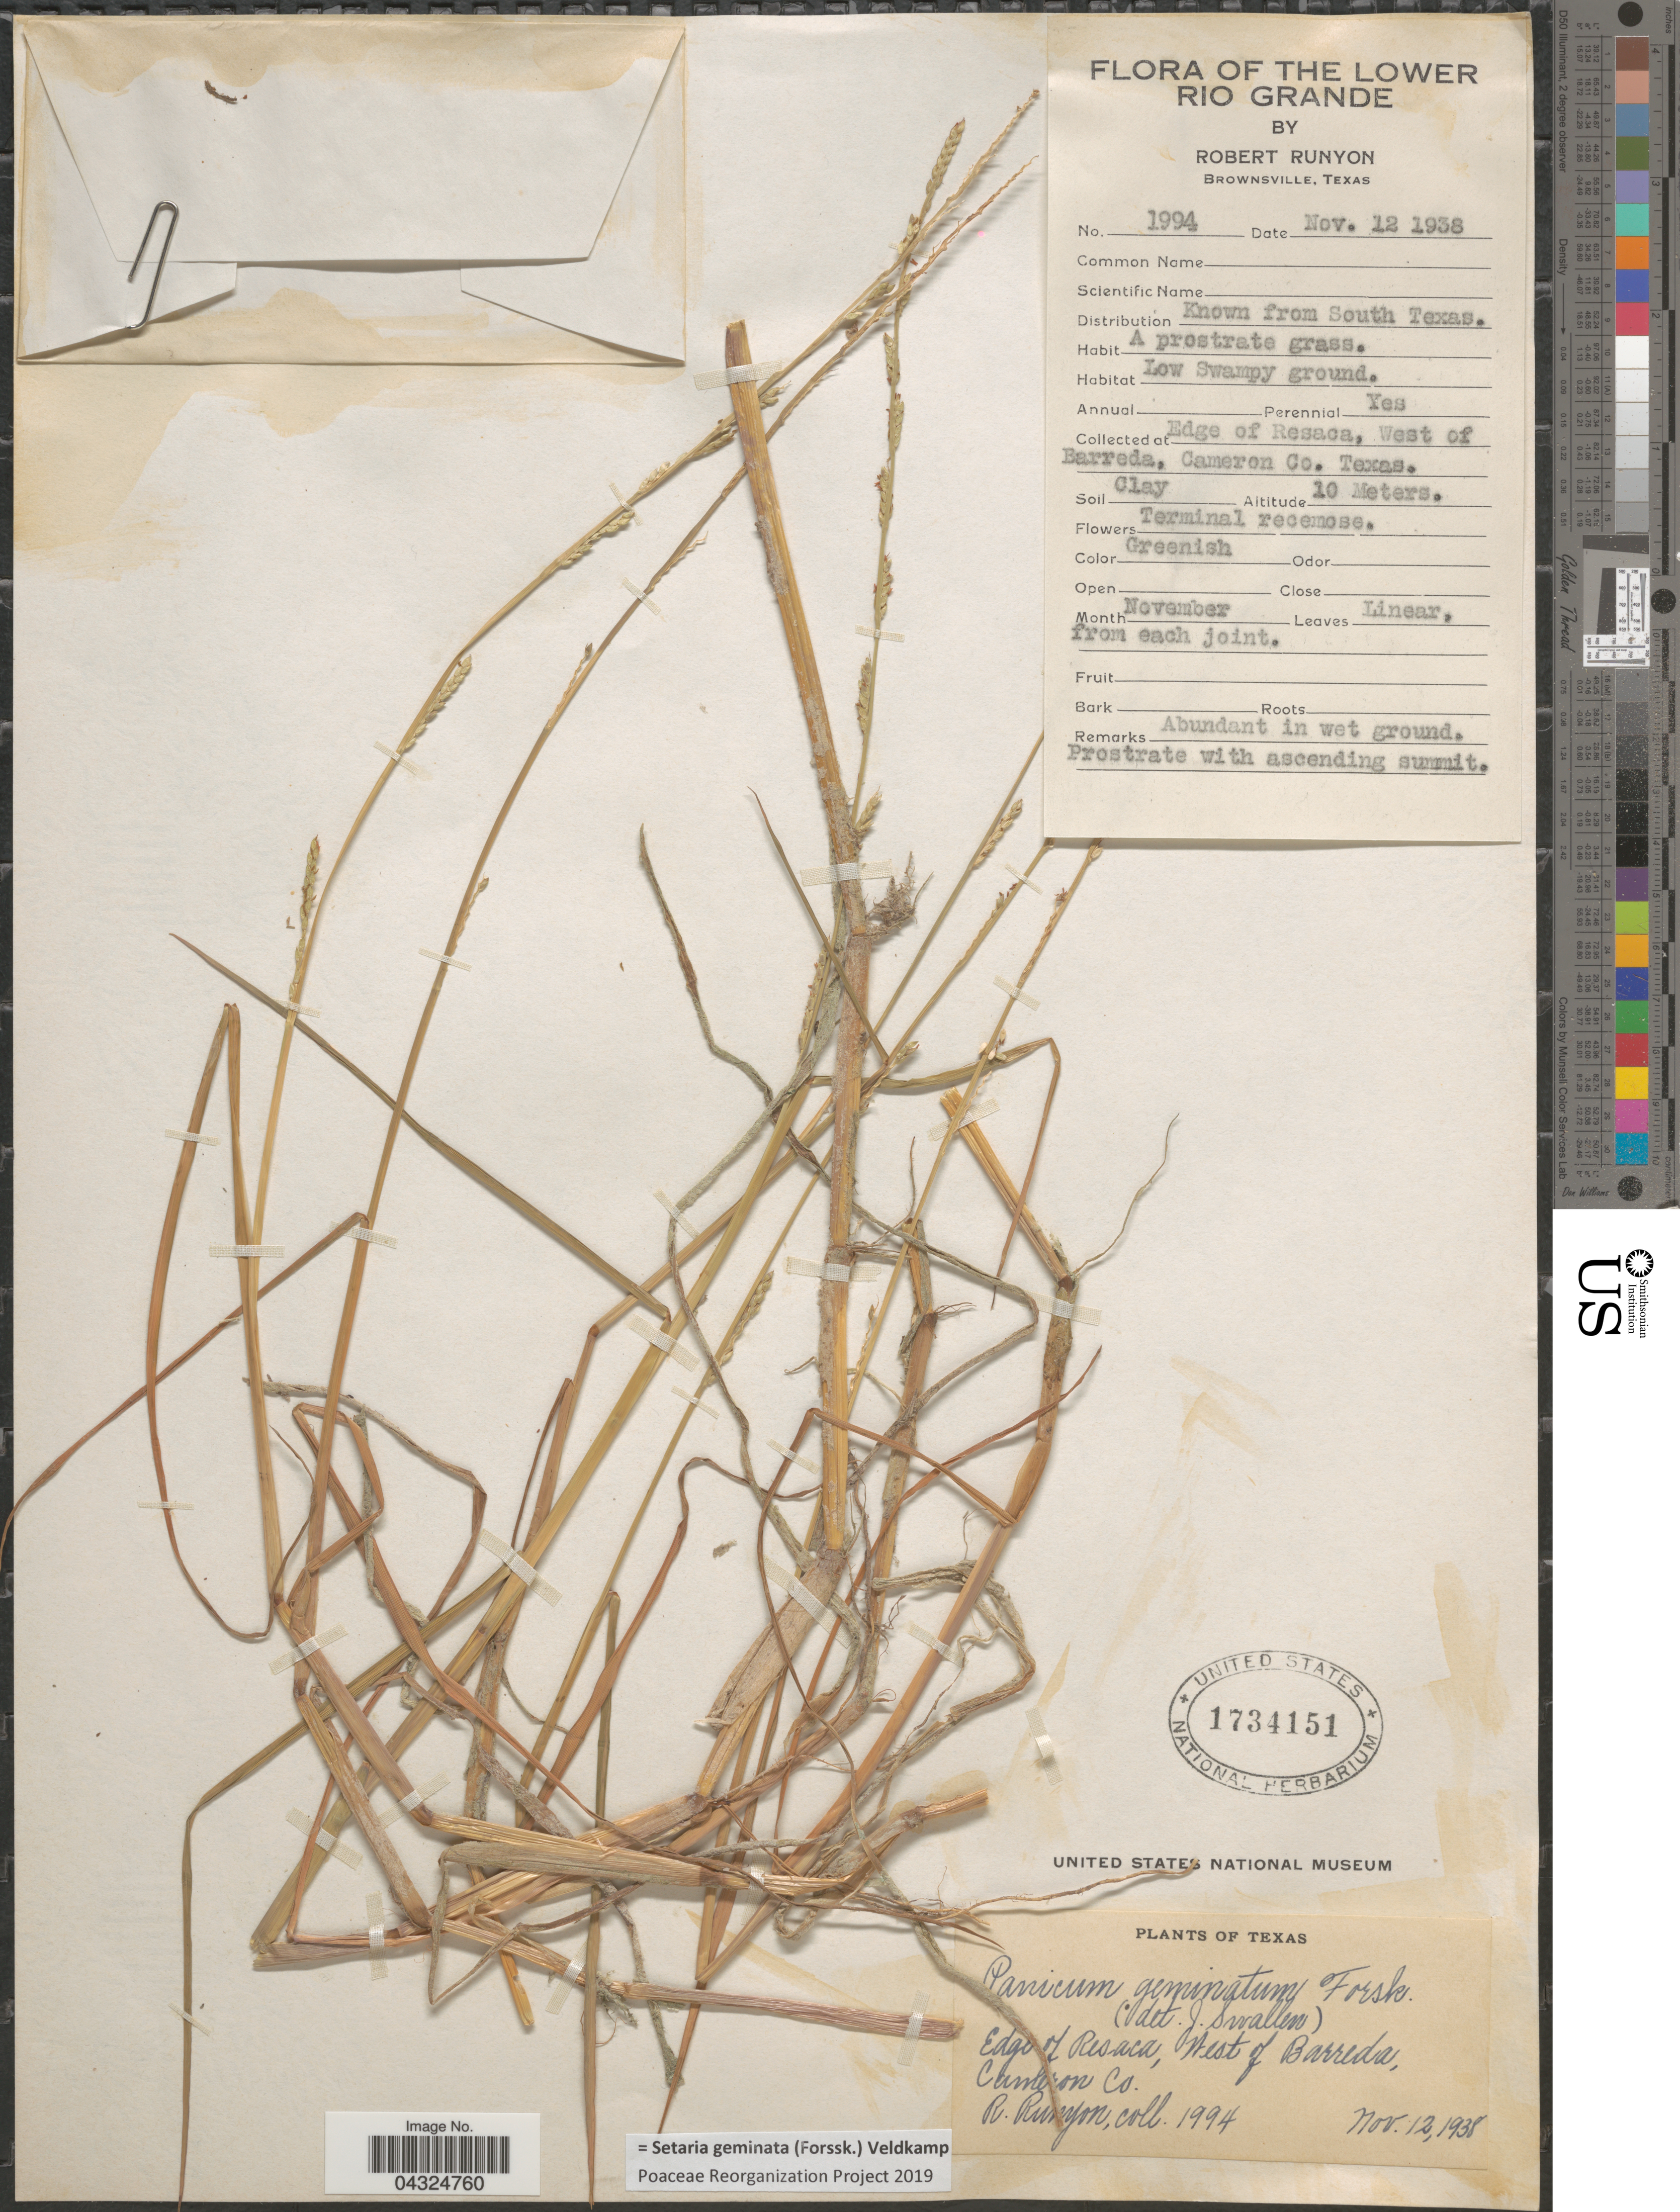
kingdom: Plantae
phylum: Tracheophyta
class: Liliopsida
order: Poales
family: Poaceae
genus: Setaria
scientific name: Setaria geminata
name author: (Forssk.) Veldkamp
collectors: R. Runyon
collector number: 1994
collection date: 1938-11-12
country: United States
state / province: Texas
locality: Edge of Resaca, West of Barredam Cameron Co. Soil clay.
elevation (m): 10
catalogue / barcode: US 1734151